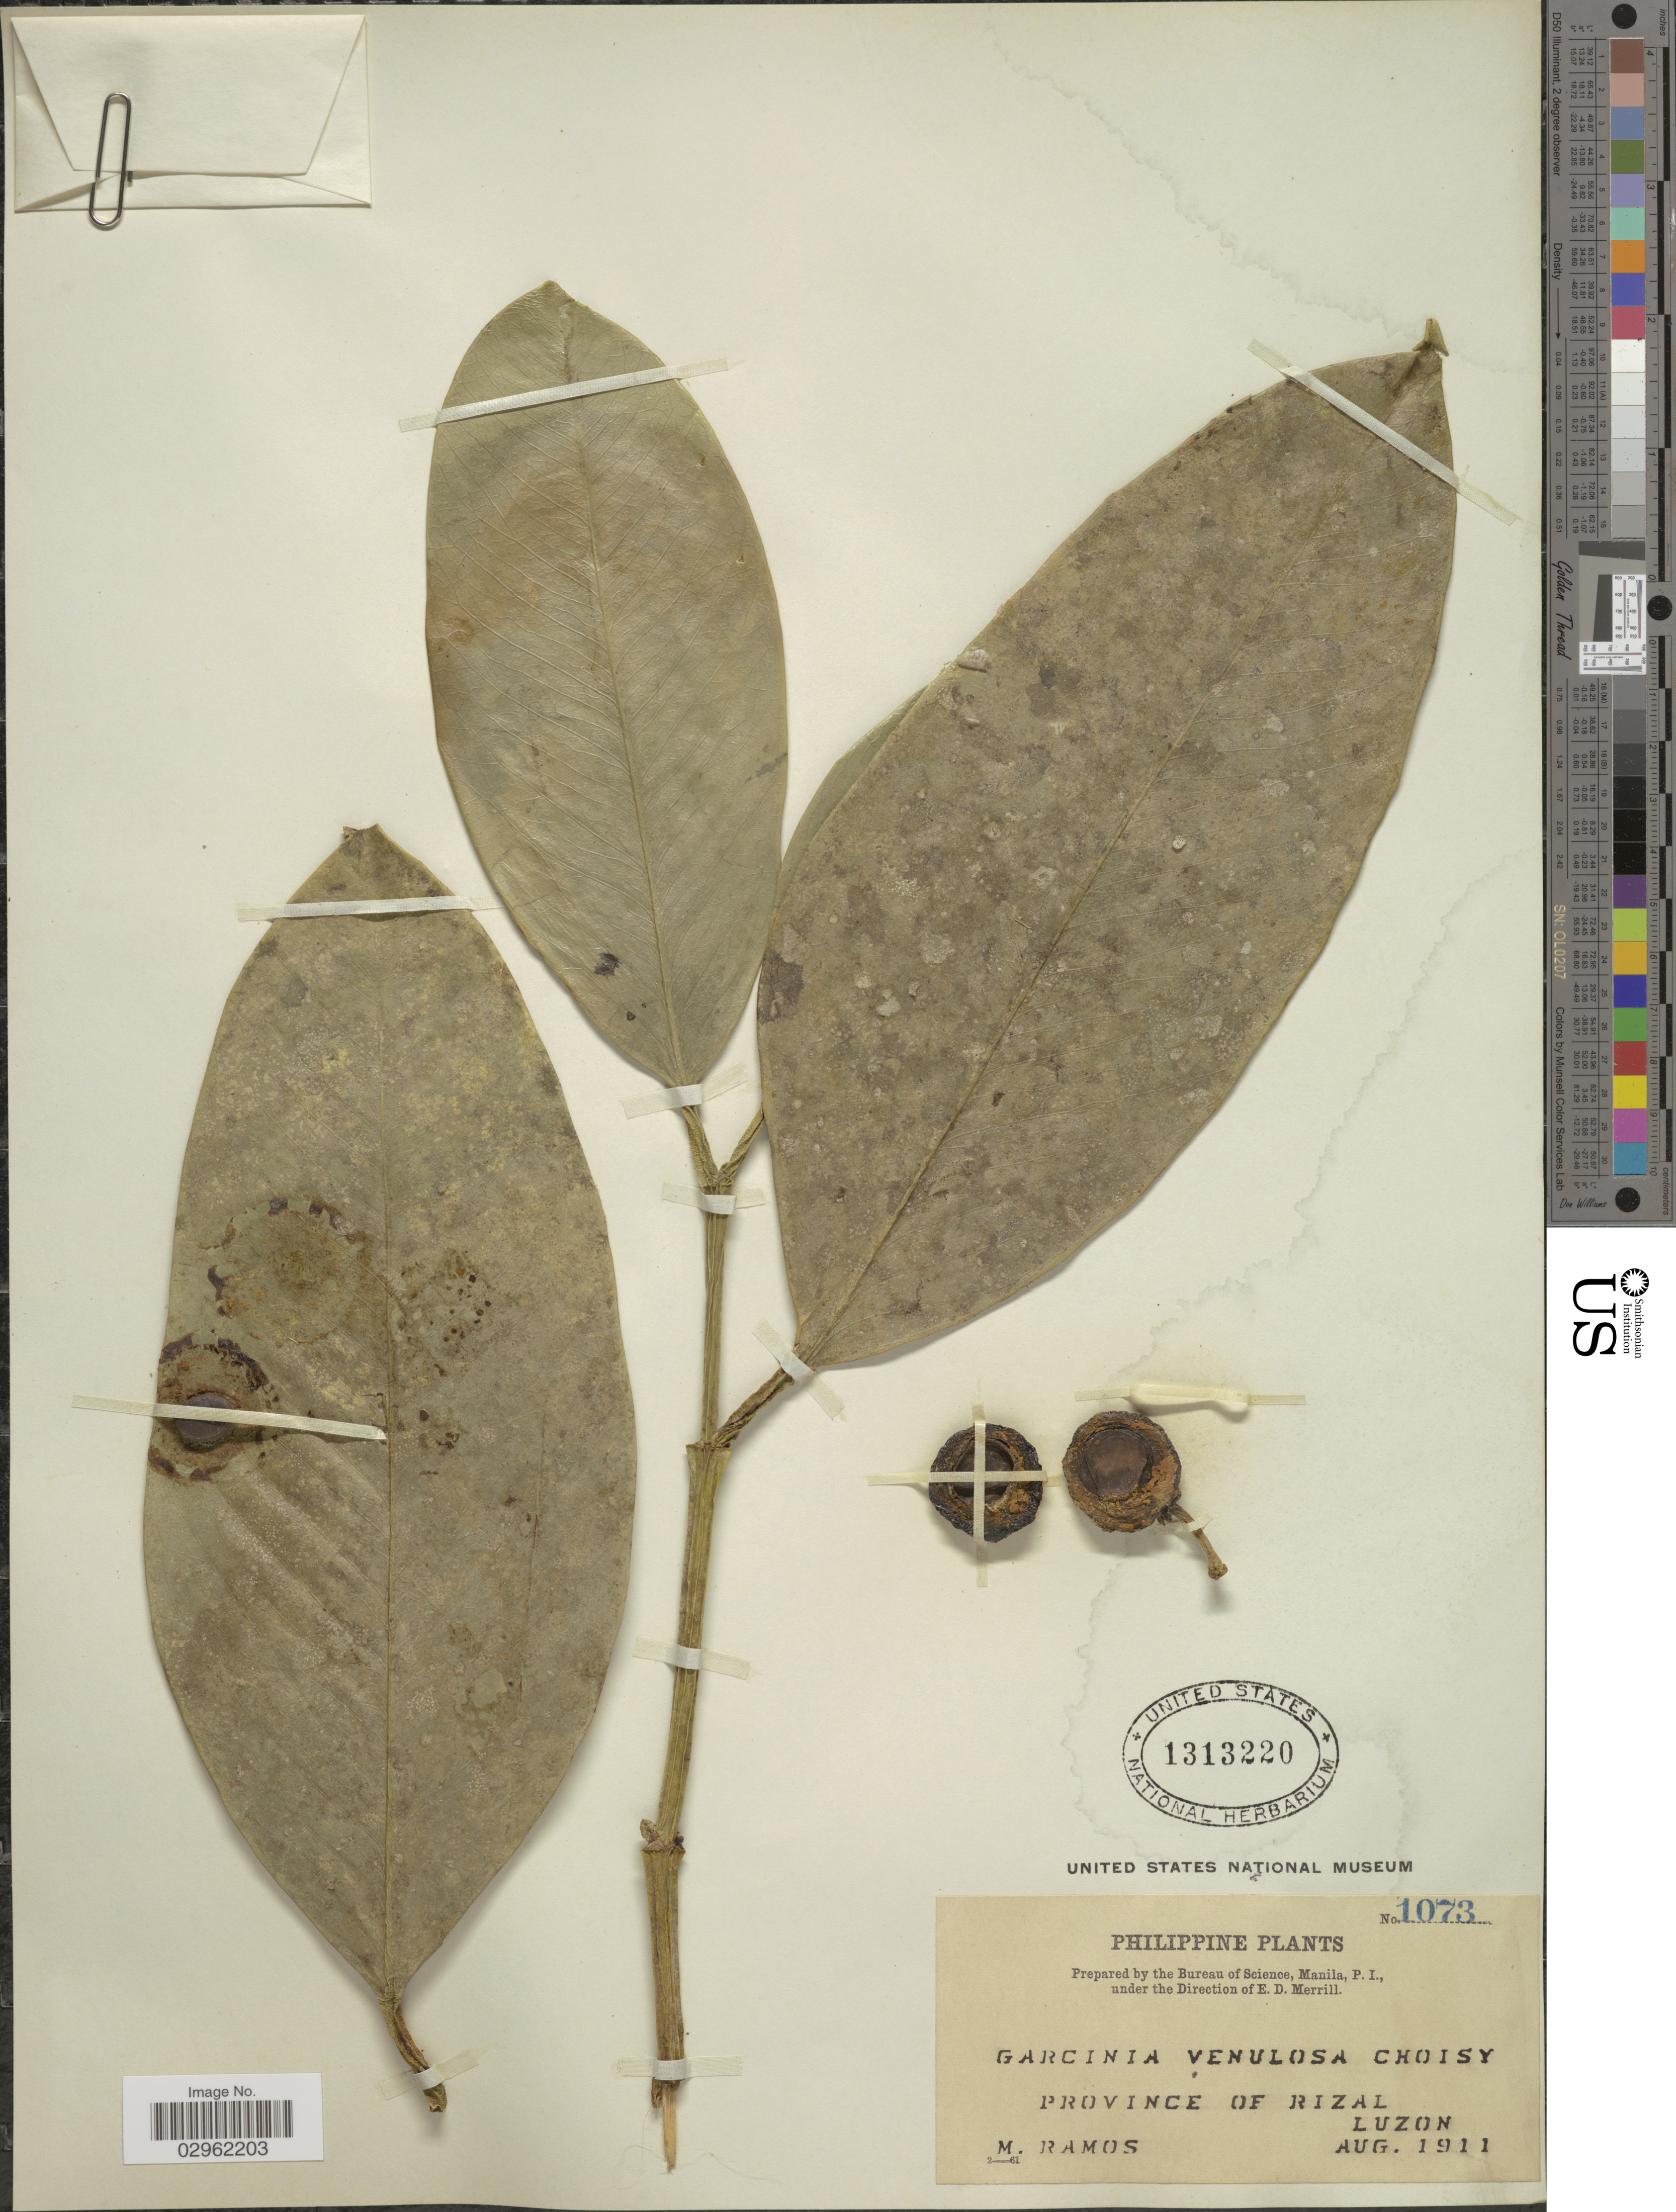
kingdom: Plantae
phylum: Tracheophyta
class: Magnoliopsida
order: Malpighiales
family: Clusiaceae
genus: Garcinia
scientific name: Garcinia venulosa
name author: (Blanco) Choisy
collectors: M. Ramos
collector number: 1073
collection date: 1911-08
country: Philippines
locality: Province of Rizal, Luzon.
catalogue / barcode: US 1313220